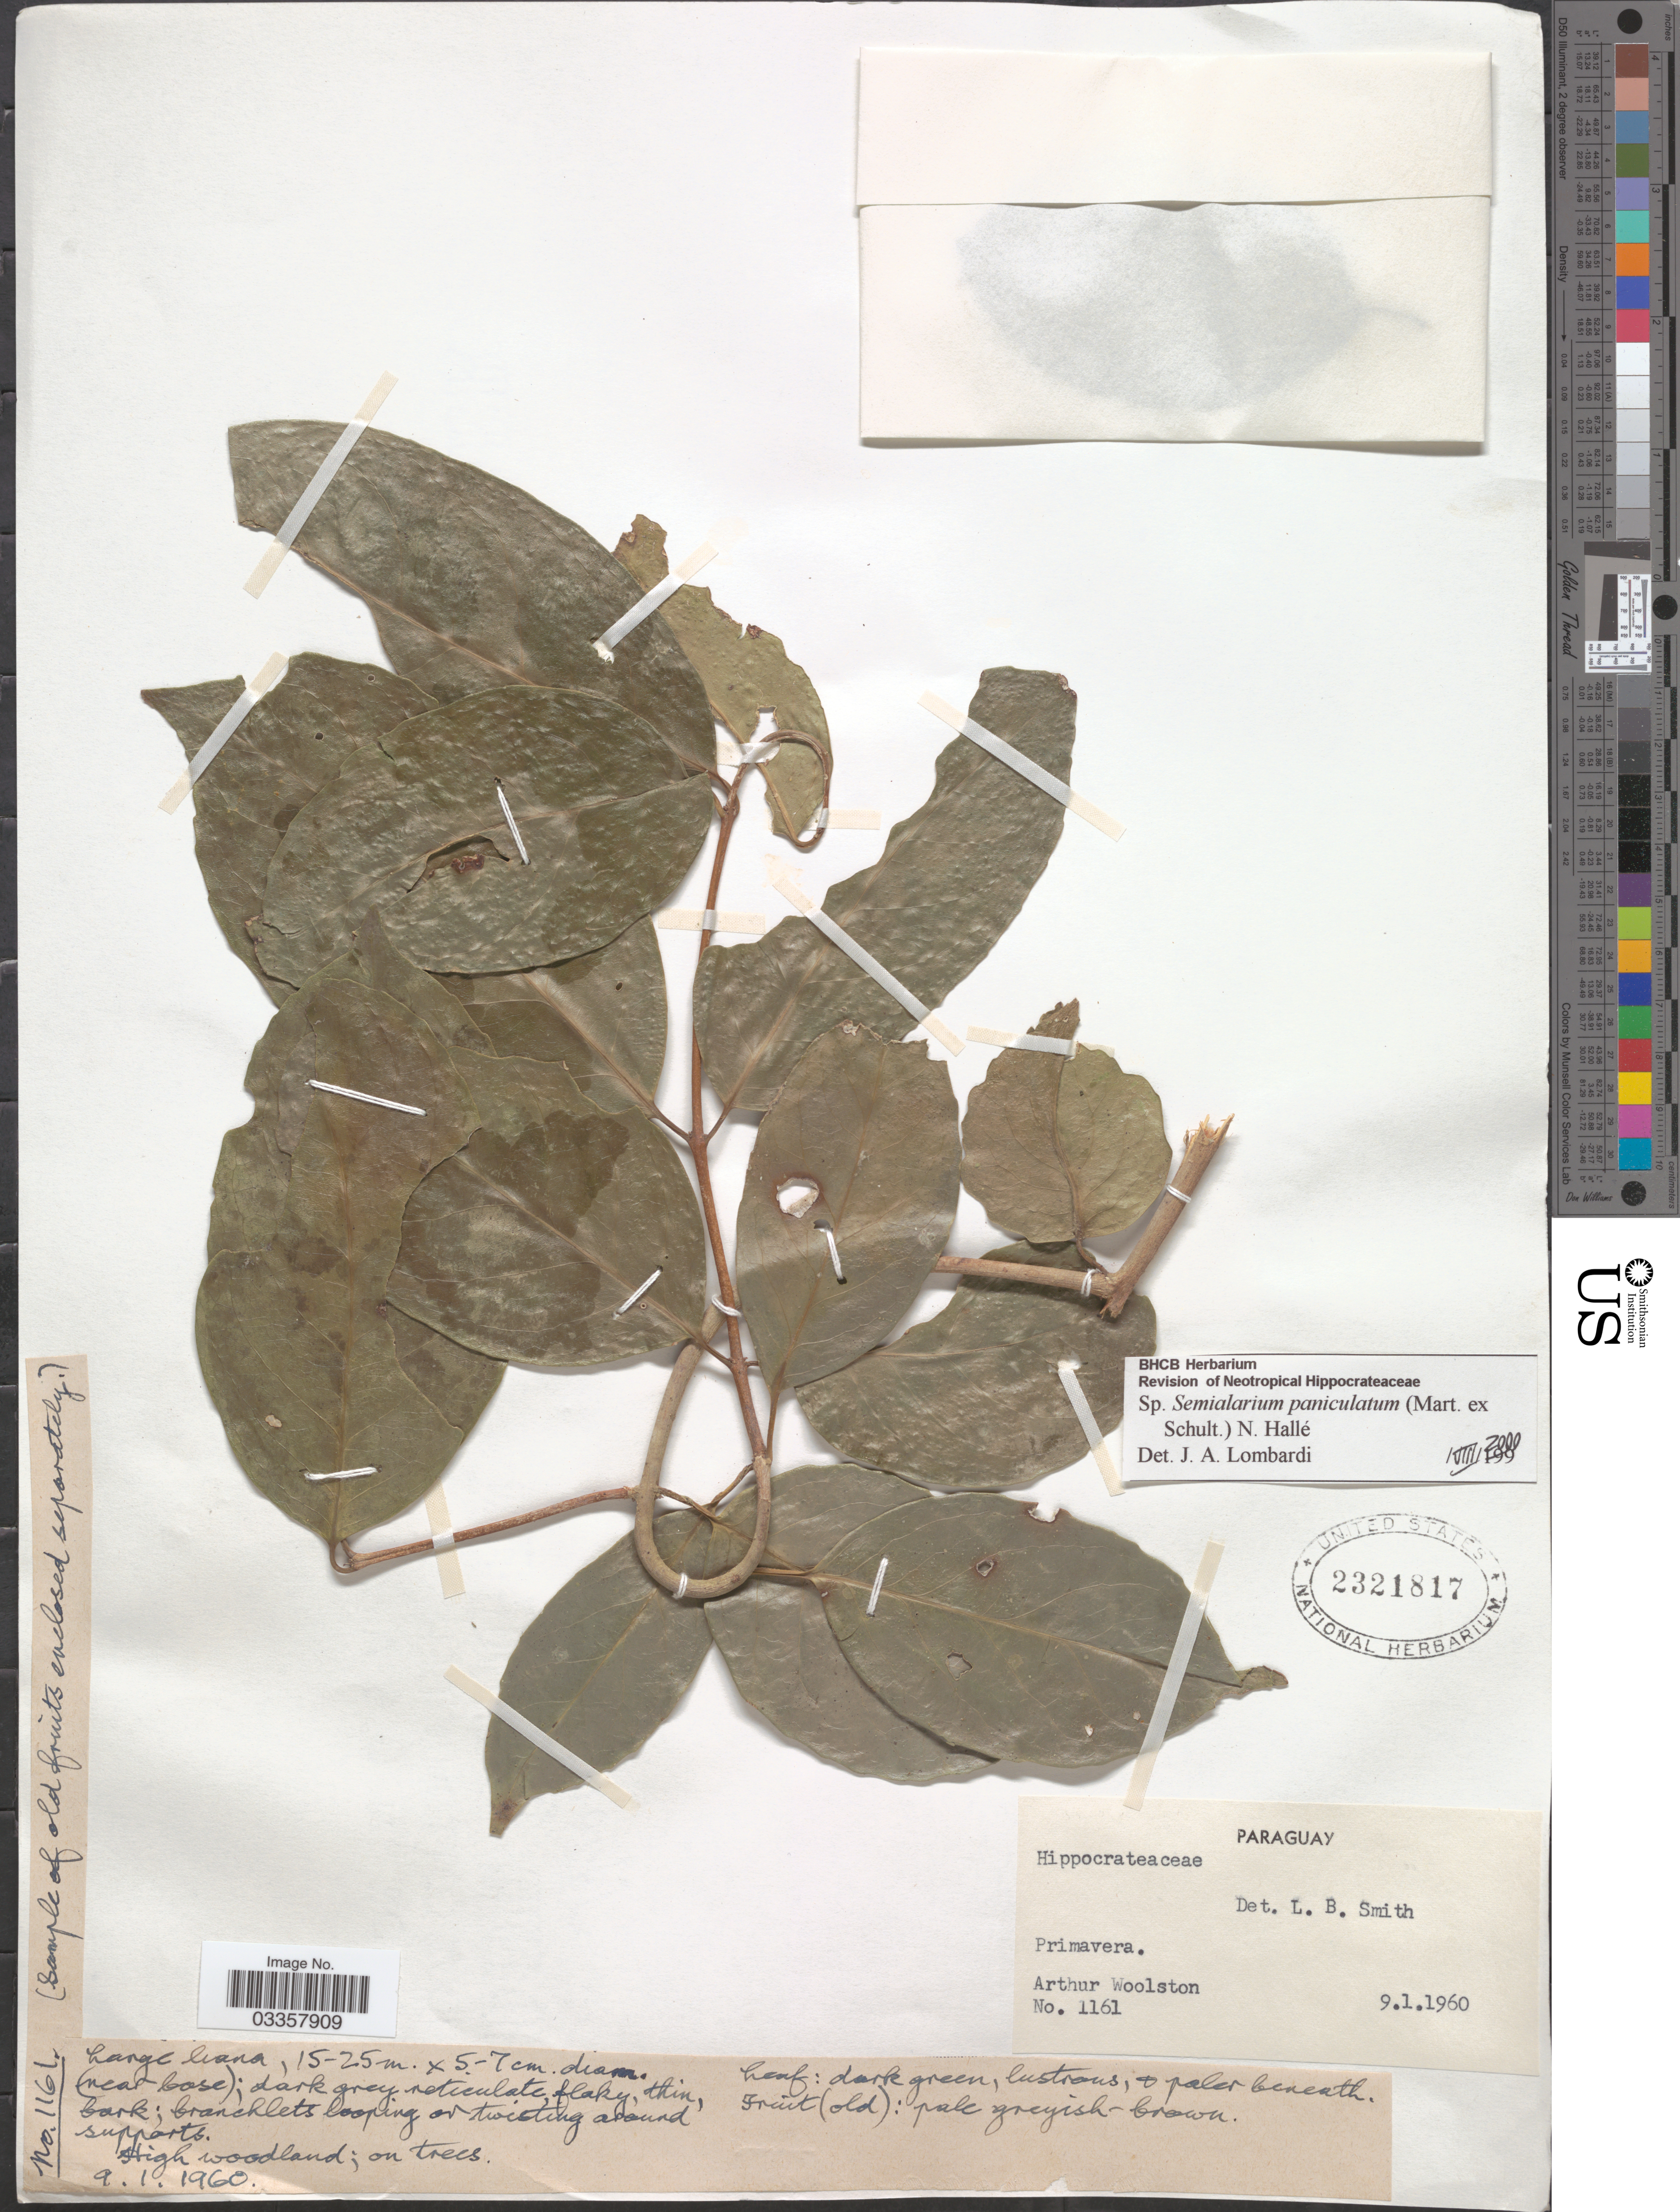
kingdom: Plantae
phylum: Tracheophyta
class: Magnoliopsida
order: Celastrales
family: Celastraceae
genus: Semialarium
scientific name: Semialarium paniculatum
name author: (Mart.) N. Hallé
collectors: A. L. Woolston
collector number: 1161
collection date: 1960-01-09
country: Paraguay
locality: Primavera.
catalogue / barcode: US 2321817